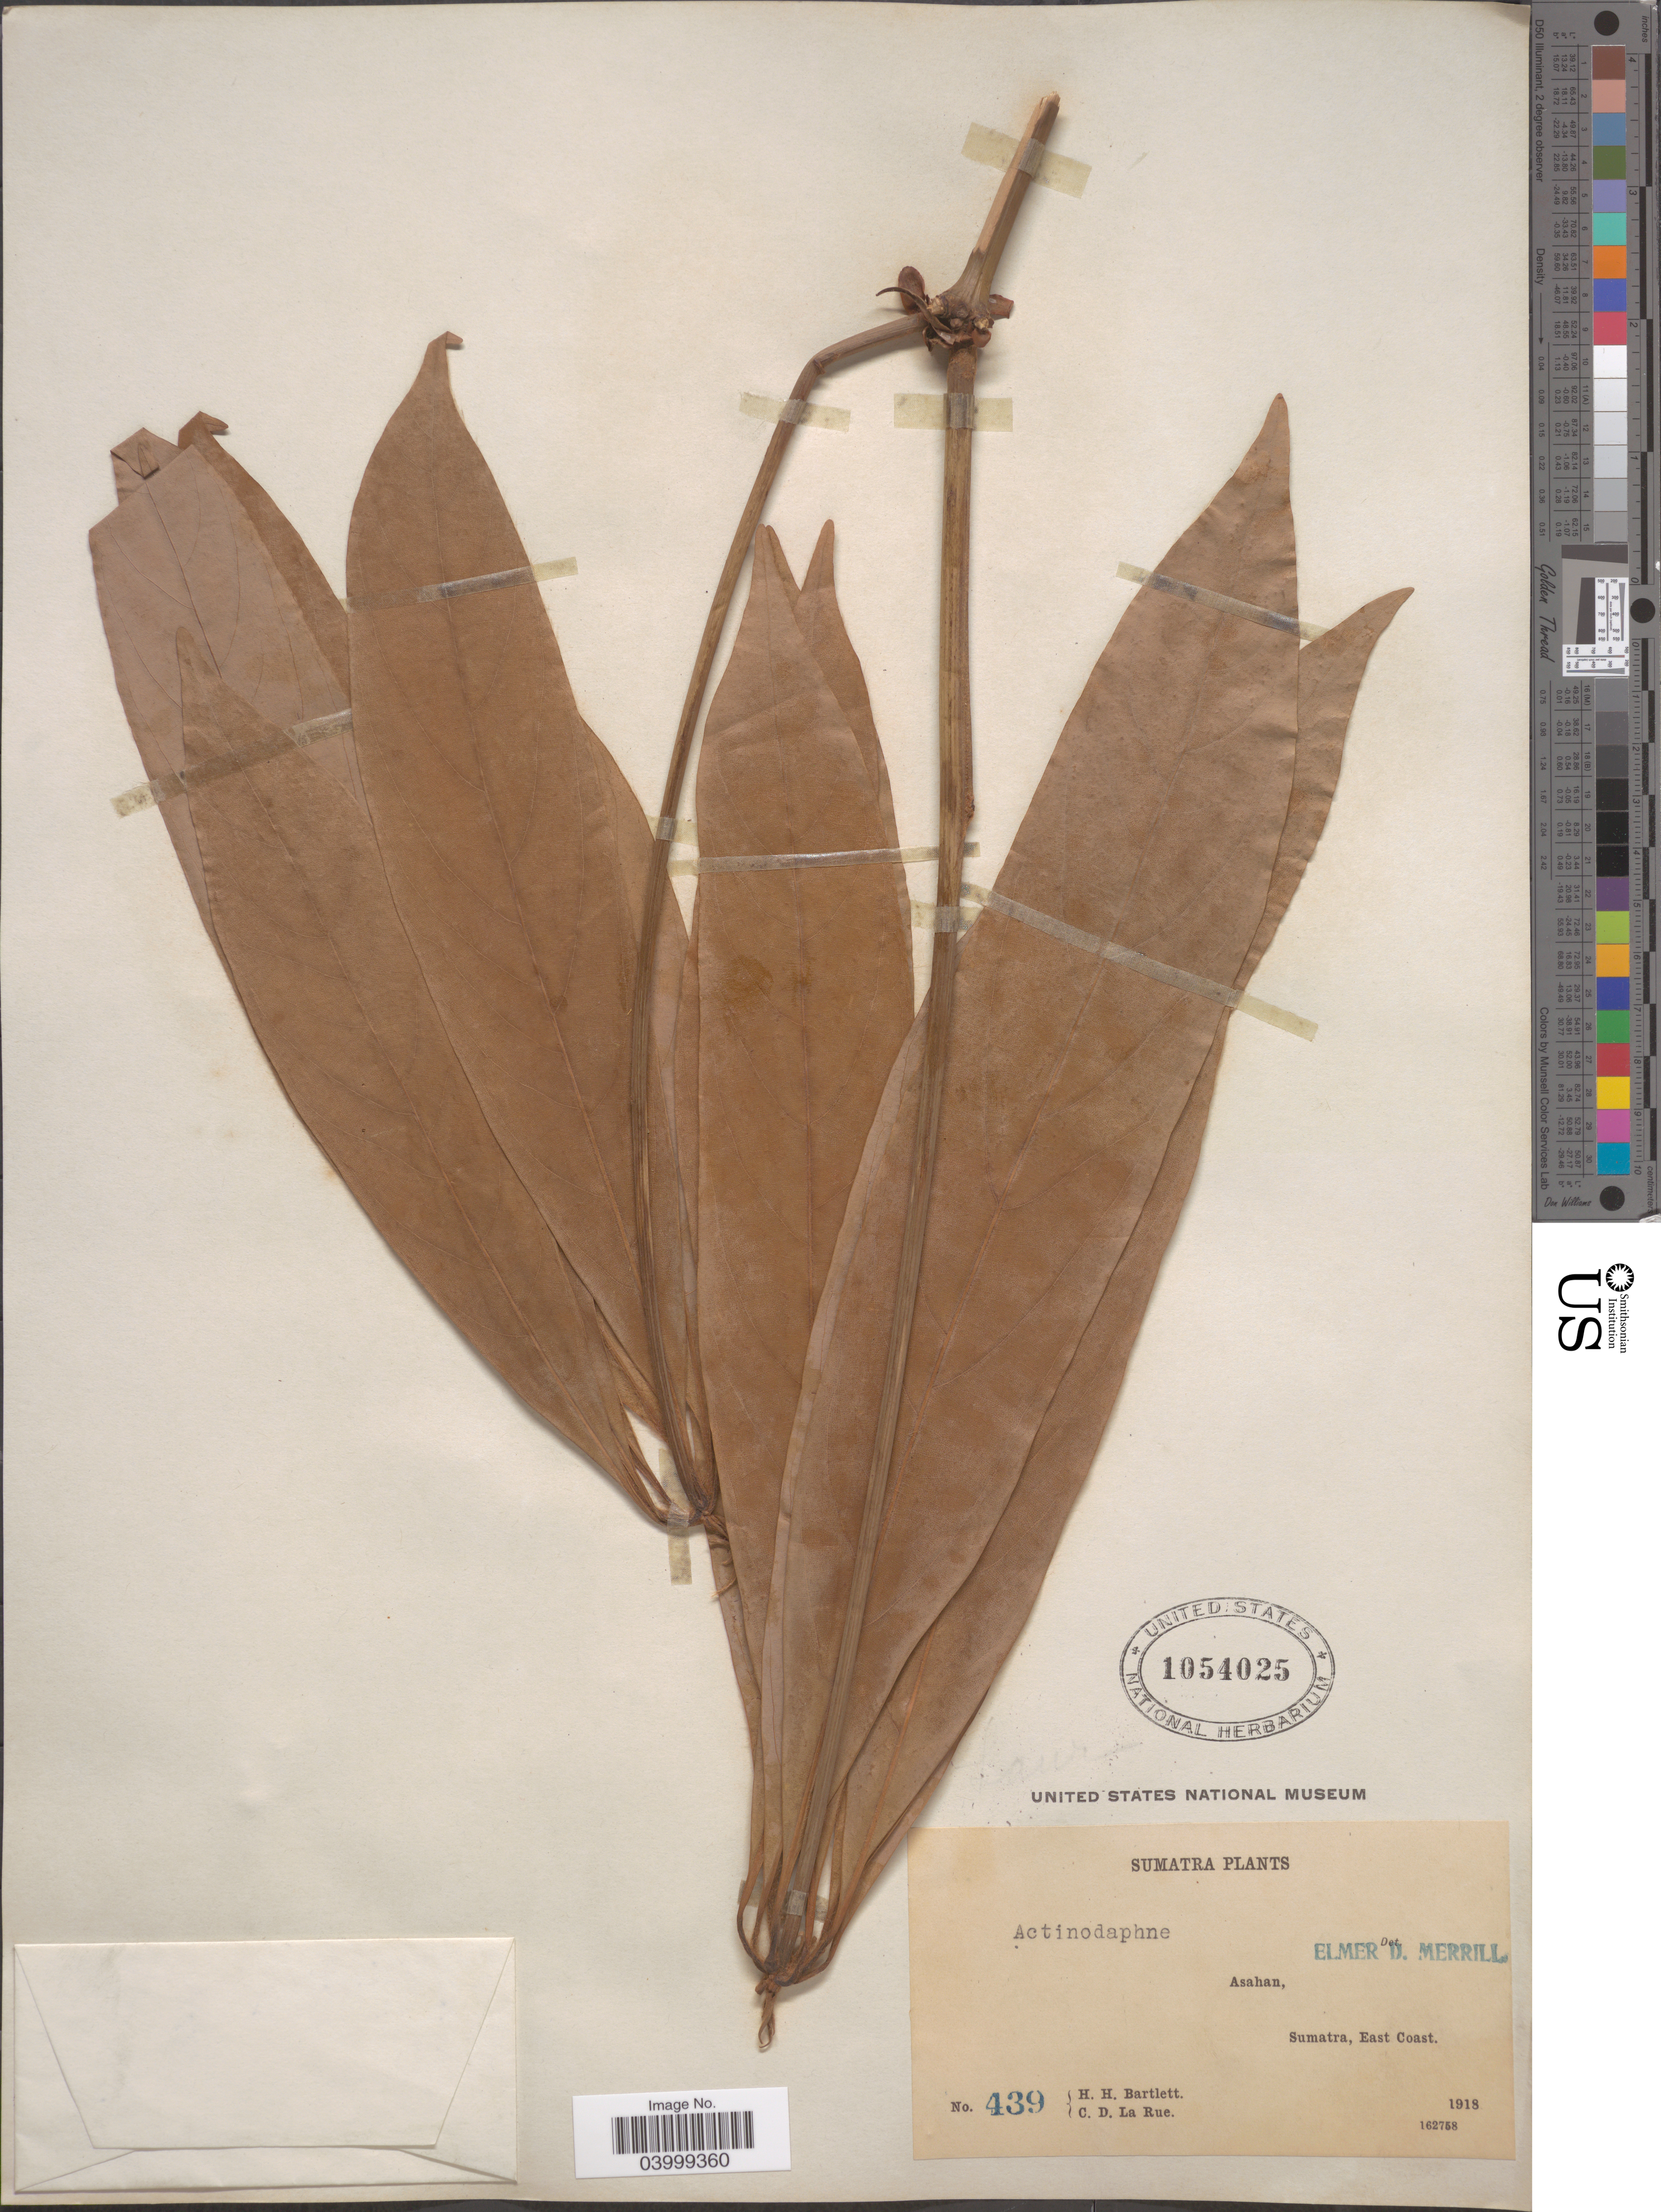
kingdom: Plantae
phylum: Tracheophyta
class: Magnoliopsida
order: Laurales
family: Lauraceae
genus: Actinodaphne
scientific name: Actinodaphne sp.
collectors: H. H. Bartlett & C. La Rue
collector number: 439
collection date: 1918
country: Indonesia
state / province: Sumatra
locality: Asahan, East Coast.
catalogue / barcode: US 1054025